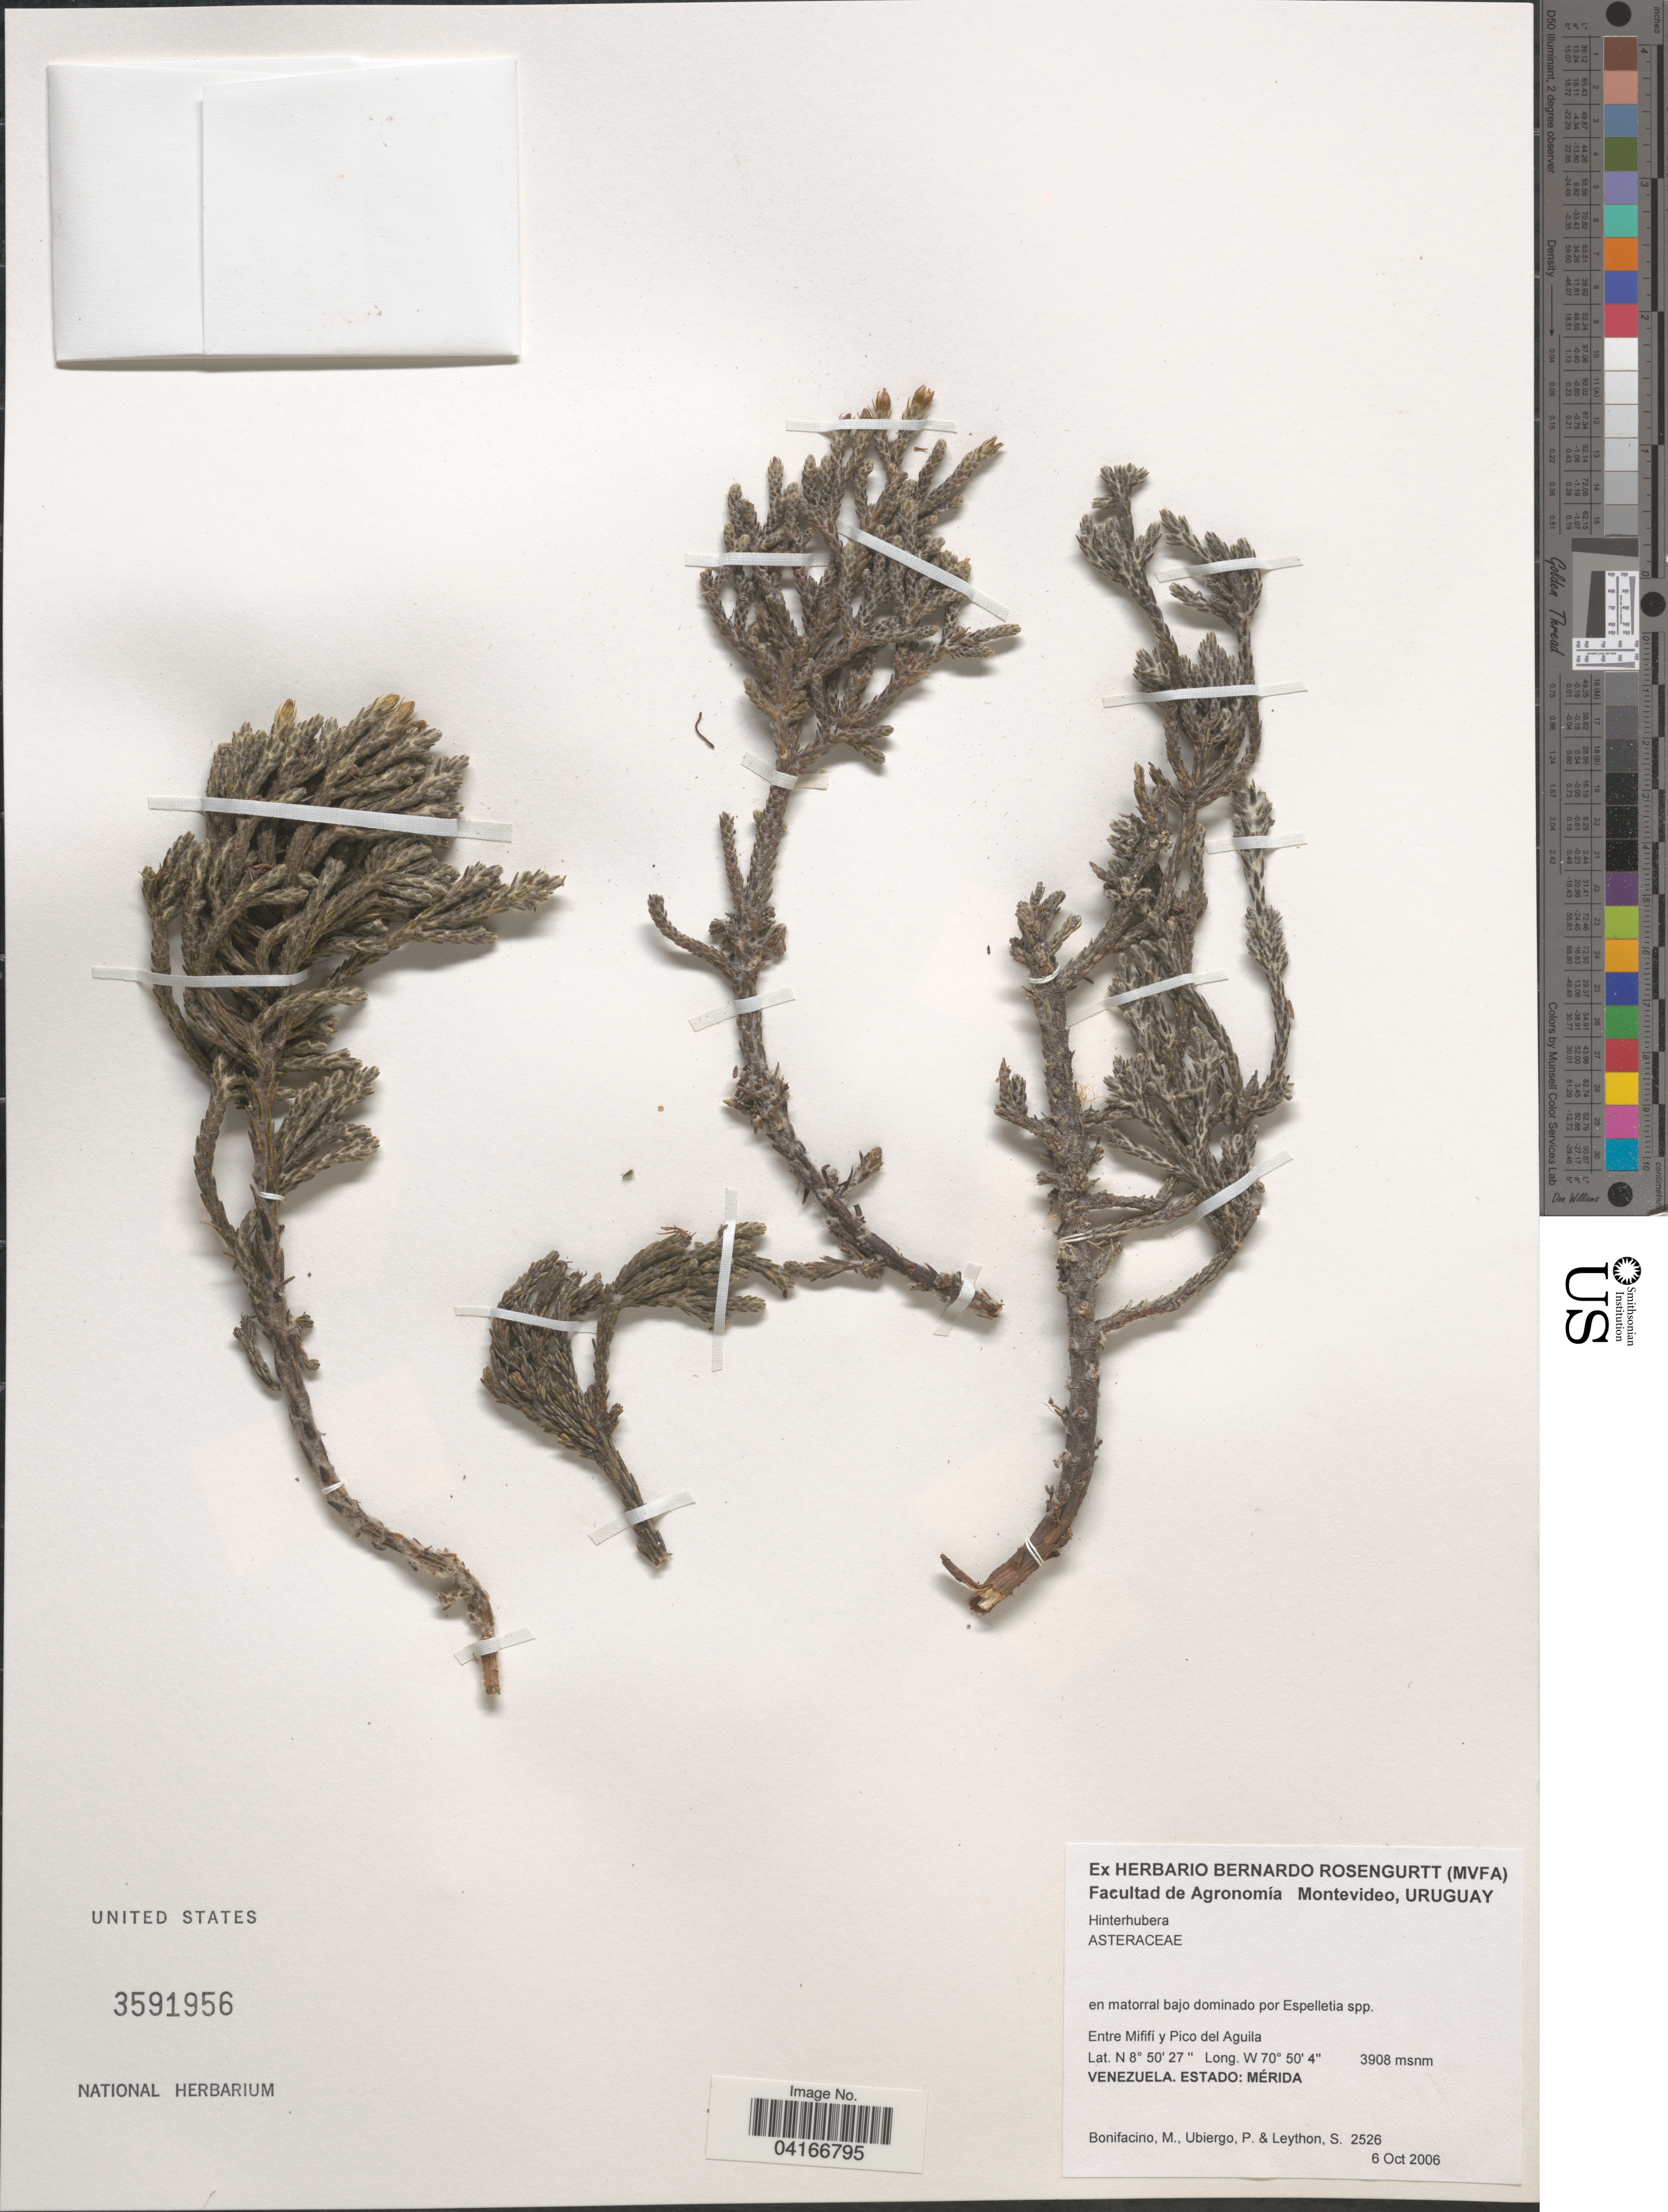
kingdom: Plantae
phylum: Tracheophyta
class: Magnoliopsida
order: Asterales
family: Asteraceae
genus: Hinterhubera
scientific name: Hinterhubera sp.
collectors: M. Bonifacino, P. Ubiergo & S. Leython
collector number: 2526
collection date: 2006-10-06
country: Venezuela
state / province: Merida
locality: Entre Mififí y Pico del Aguila.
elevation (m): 3908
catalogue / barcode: US 3591956